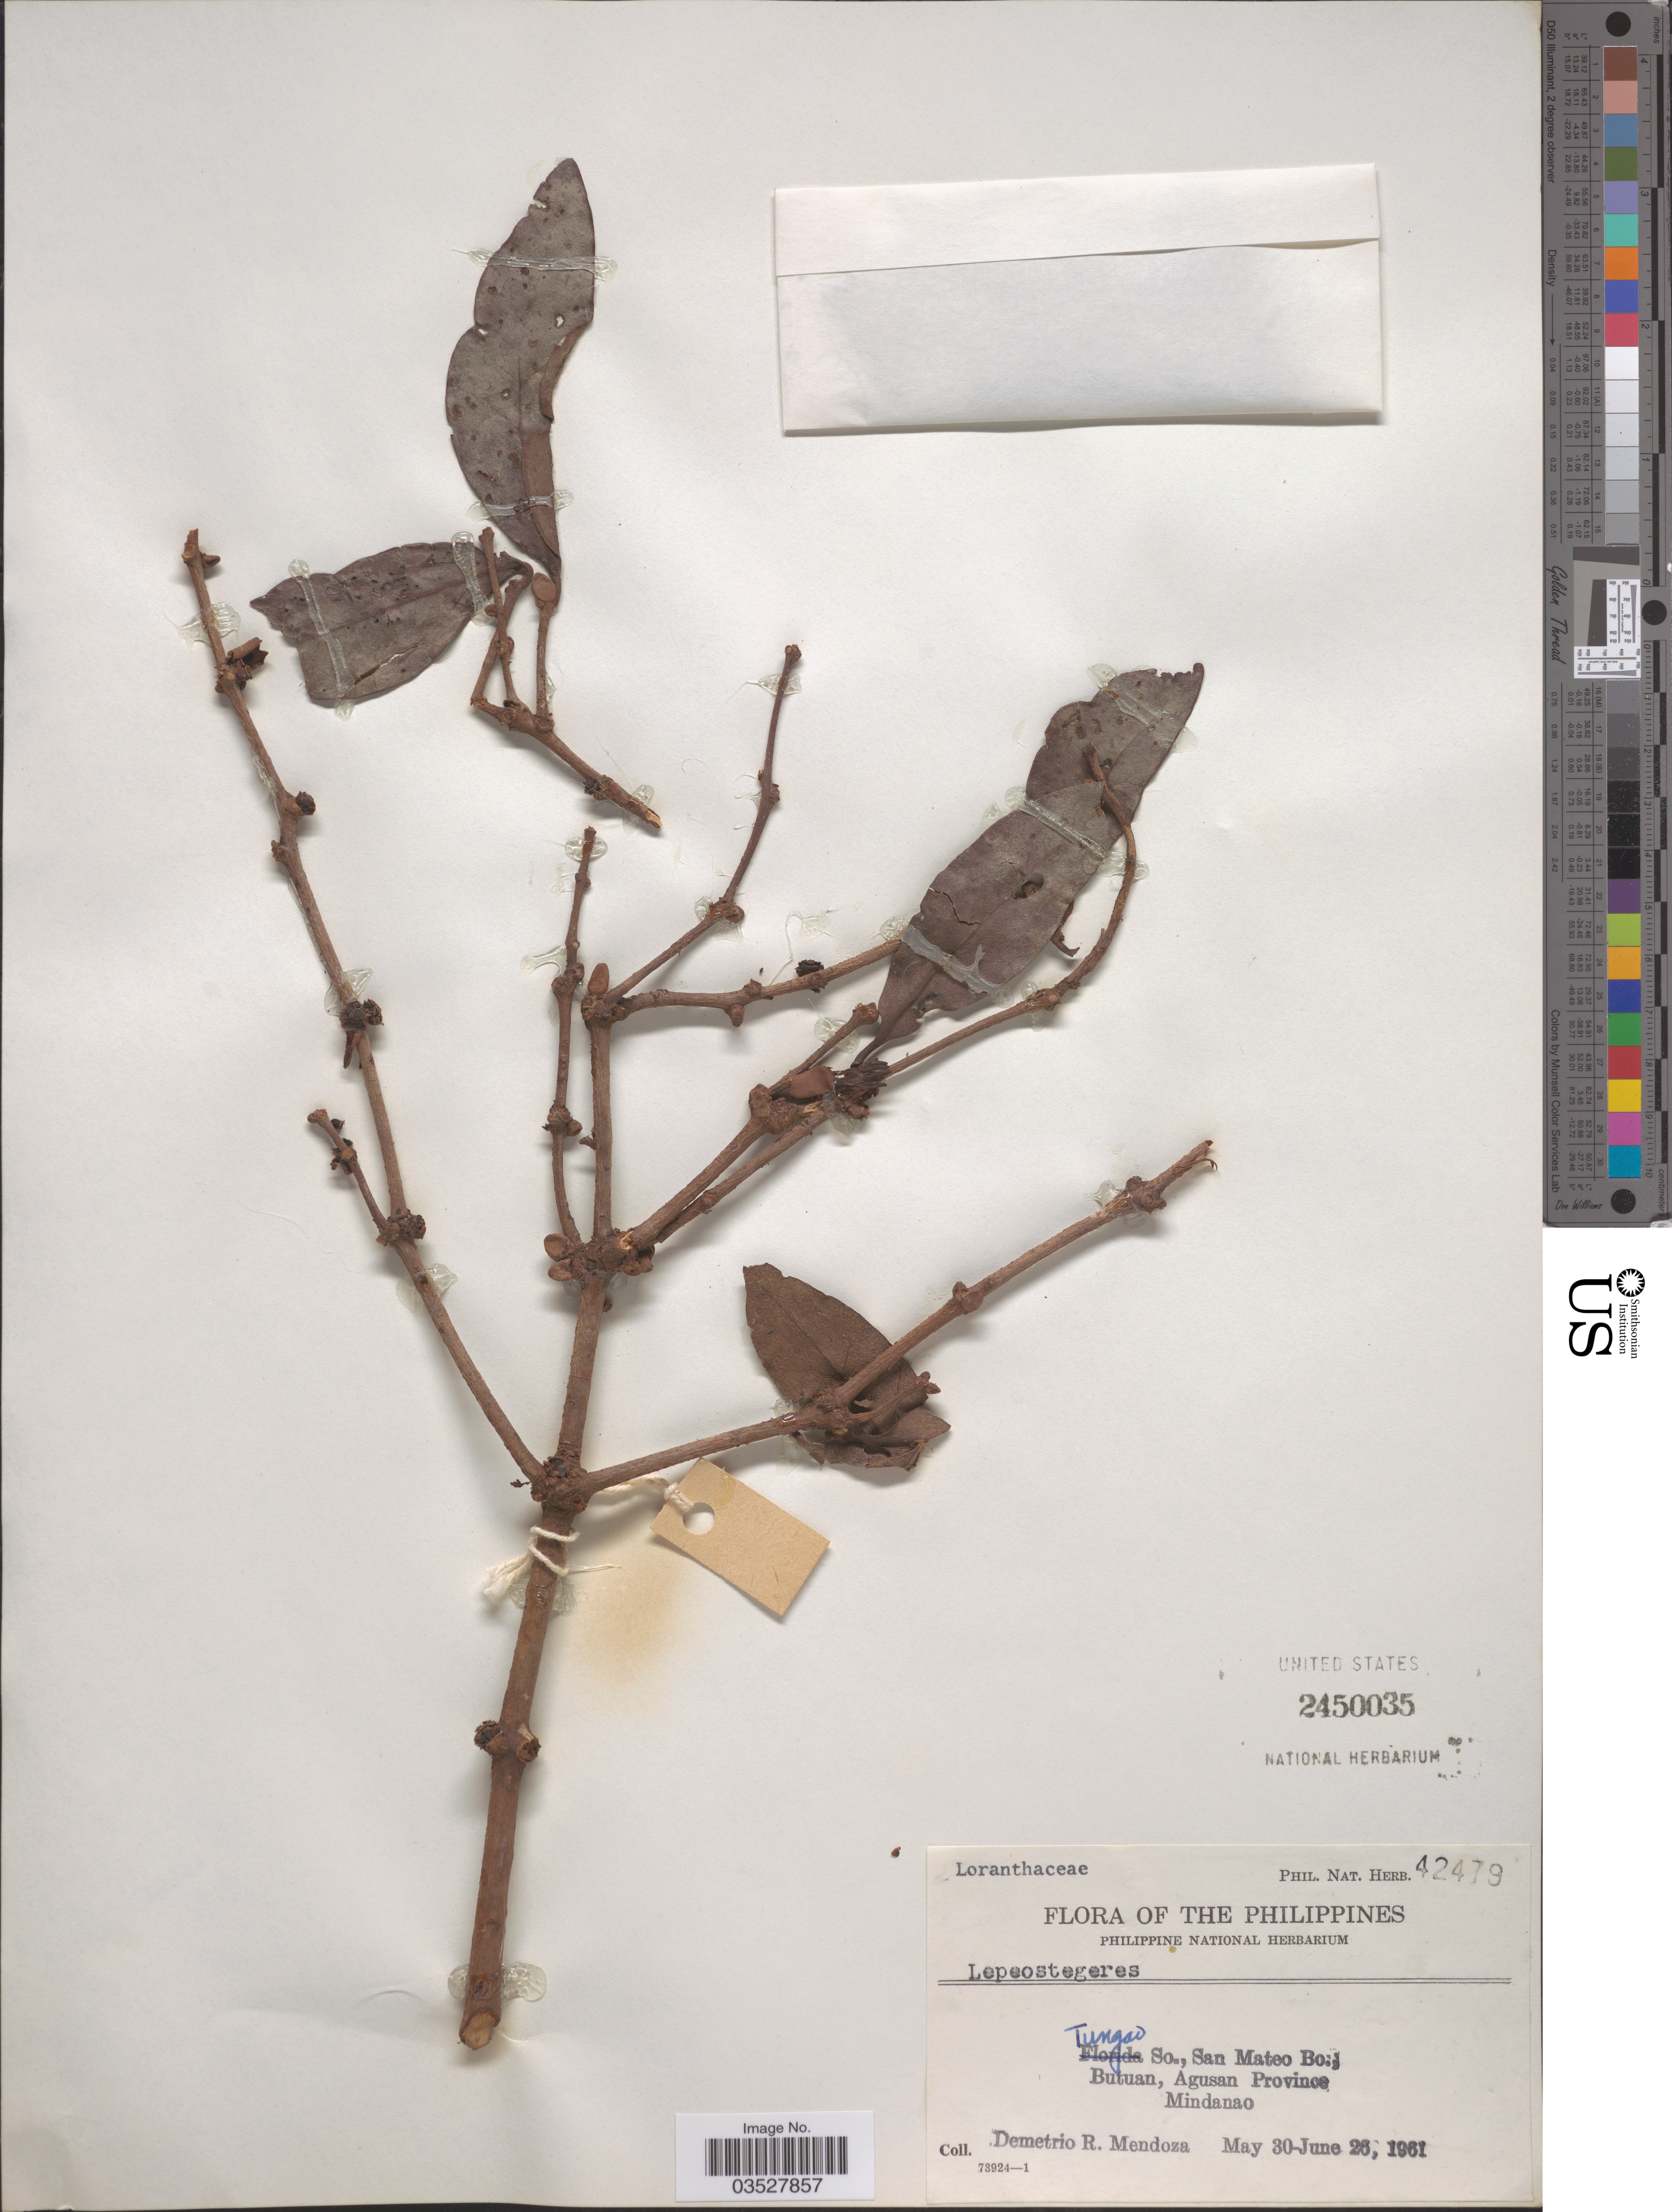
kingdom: Plantae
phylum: Tracheophyta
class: Magnoliopsida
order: Santalales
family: Loranthaceae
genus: Lepeostegeres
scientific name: Lepeostegeres sp.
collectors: D. Mendoza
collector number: Phil. Nat. Herb. 42479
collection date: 1961-05-30/1961-06-26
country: Philippines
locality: Tungao So., San Mateo Bo.; Butuan, Agusan Province. Mindanao.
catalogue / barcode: US 2450035